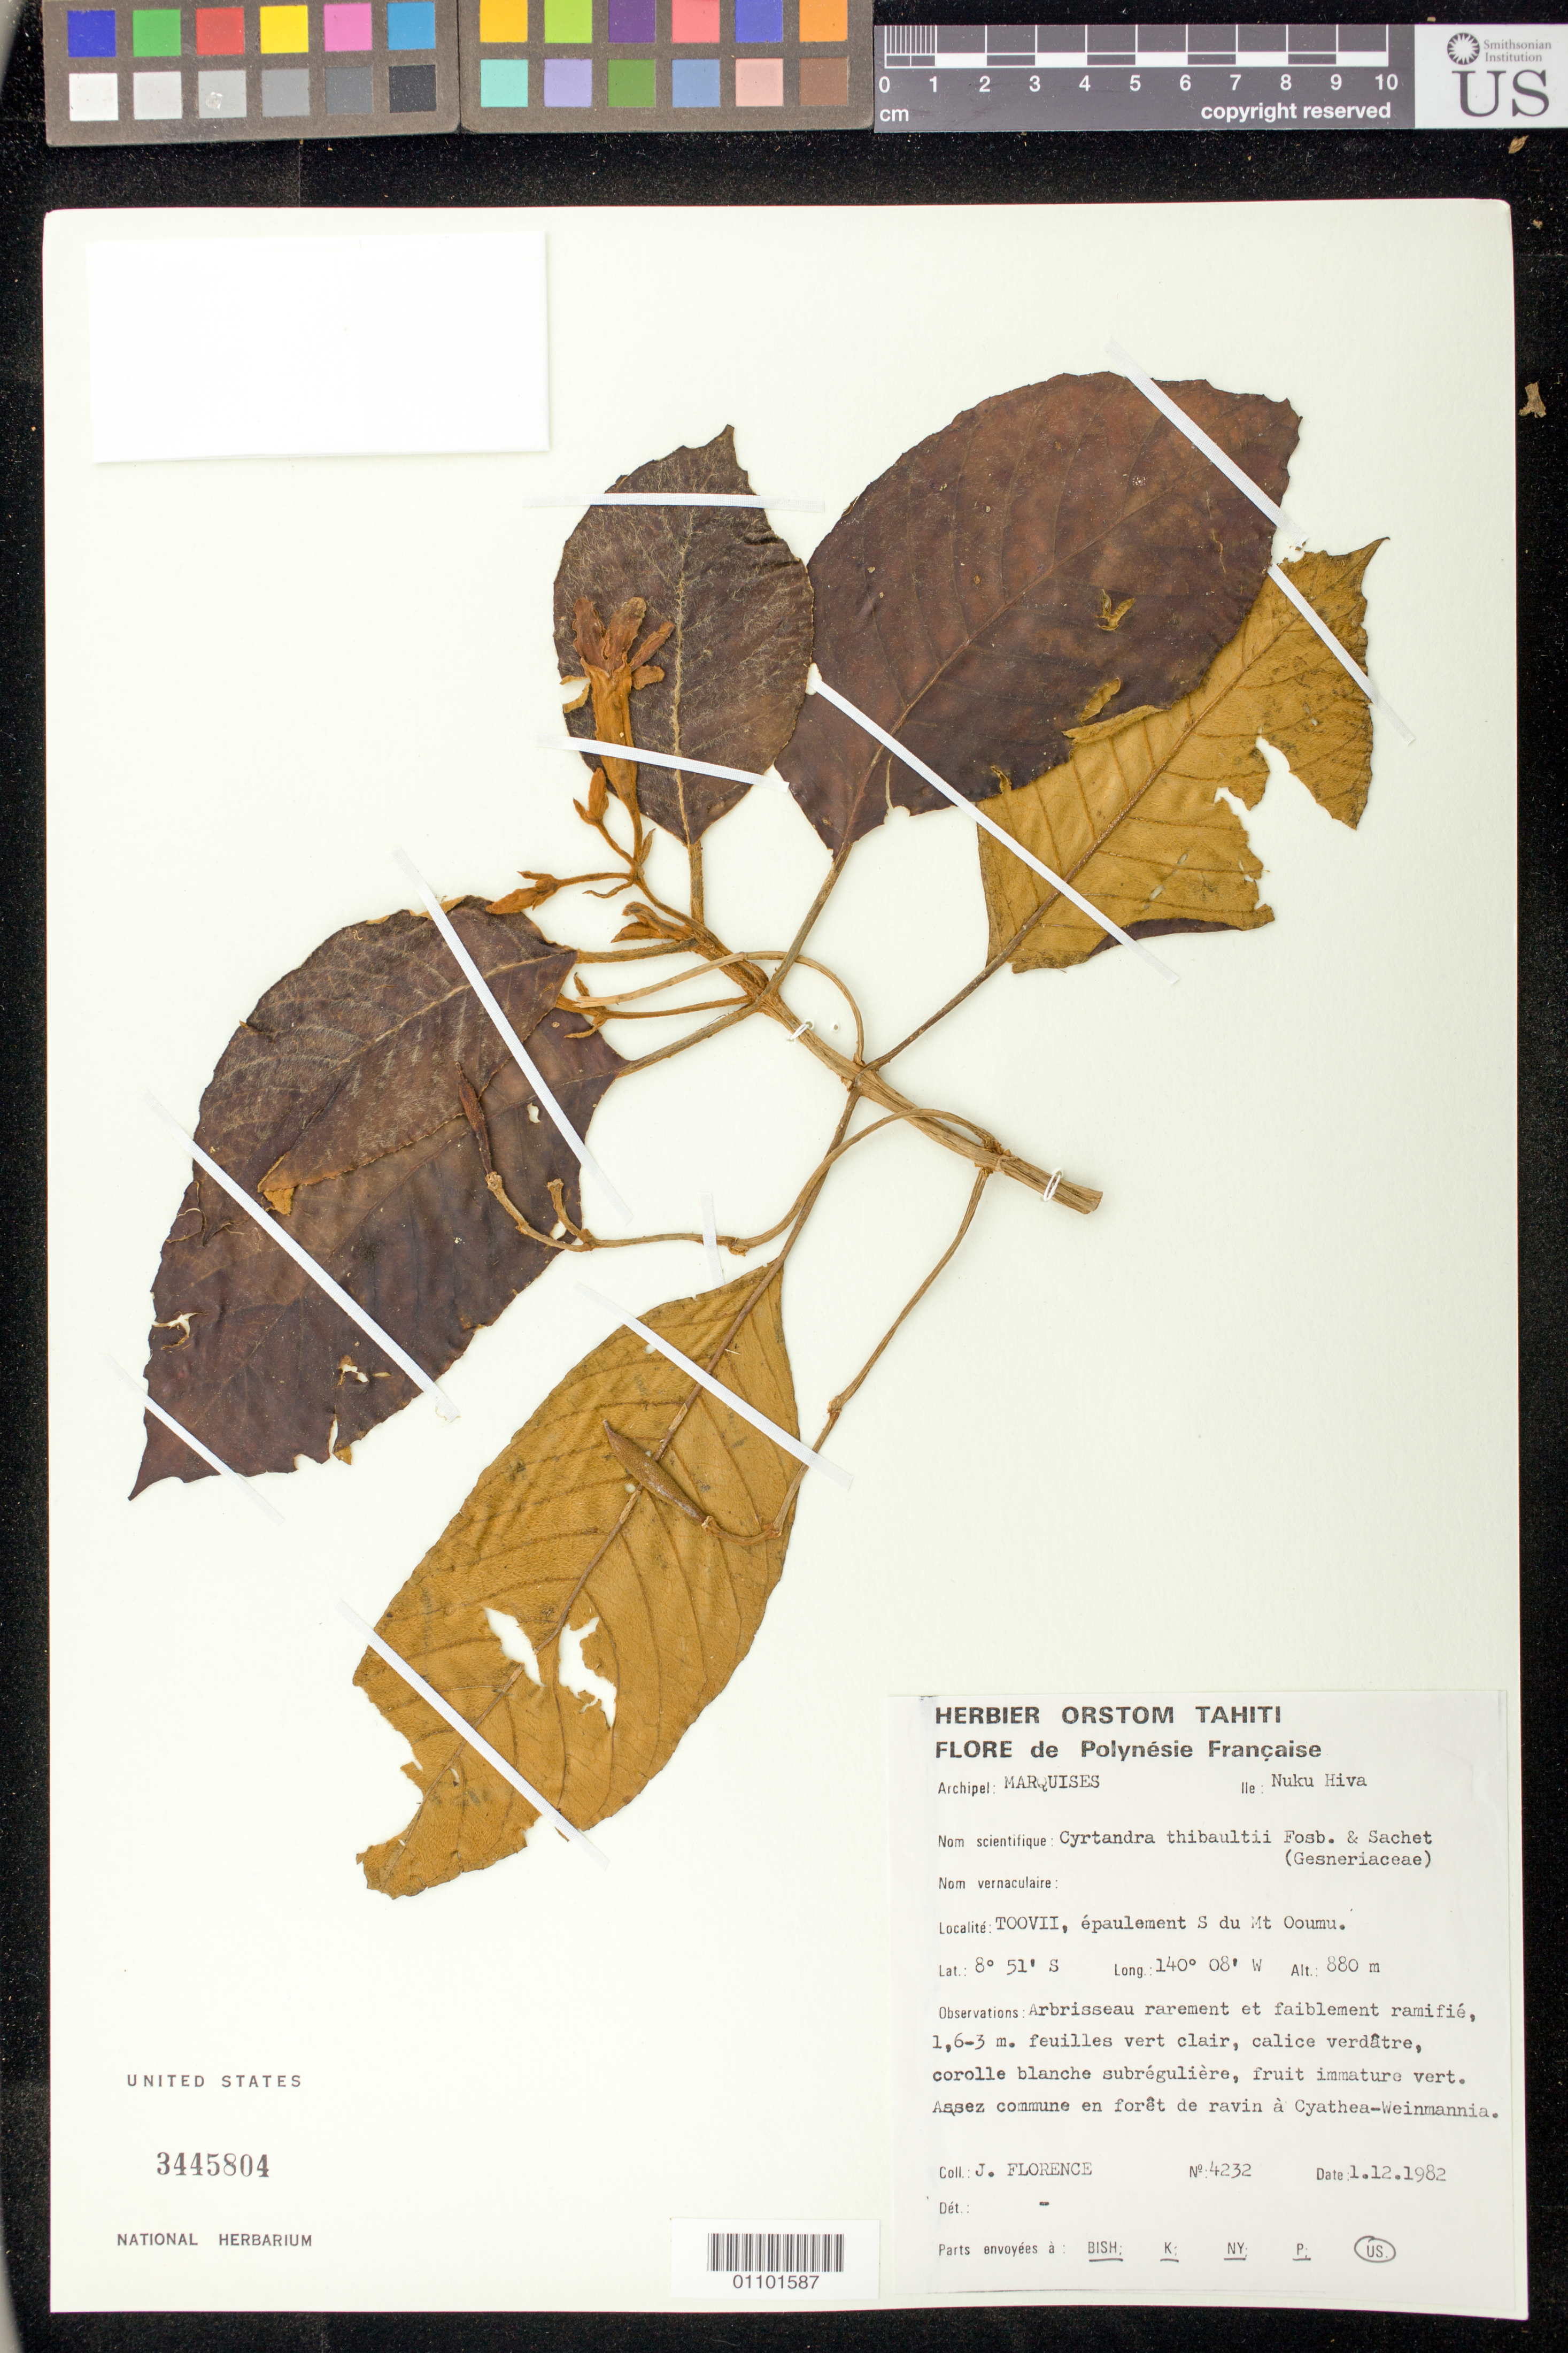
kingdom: Plantae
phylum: Tracheophyta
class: Magnoliopsida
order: Lamiales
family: Gesneriaceae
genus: Cyrtandra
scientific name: Cyrtandra thibaultii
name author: Fosberg & Sachet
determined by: Florence, J.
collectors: J. Florence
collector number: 4232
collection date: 1982-12-01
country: French Polynesia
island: Nuku Hiva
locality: Toovii, épaulement S du Mt. Ooumu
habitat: En forêt de ravin à Cyathea-Weinmannia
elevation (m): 880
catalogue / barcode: US 3445804